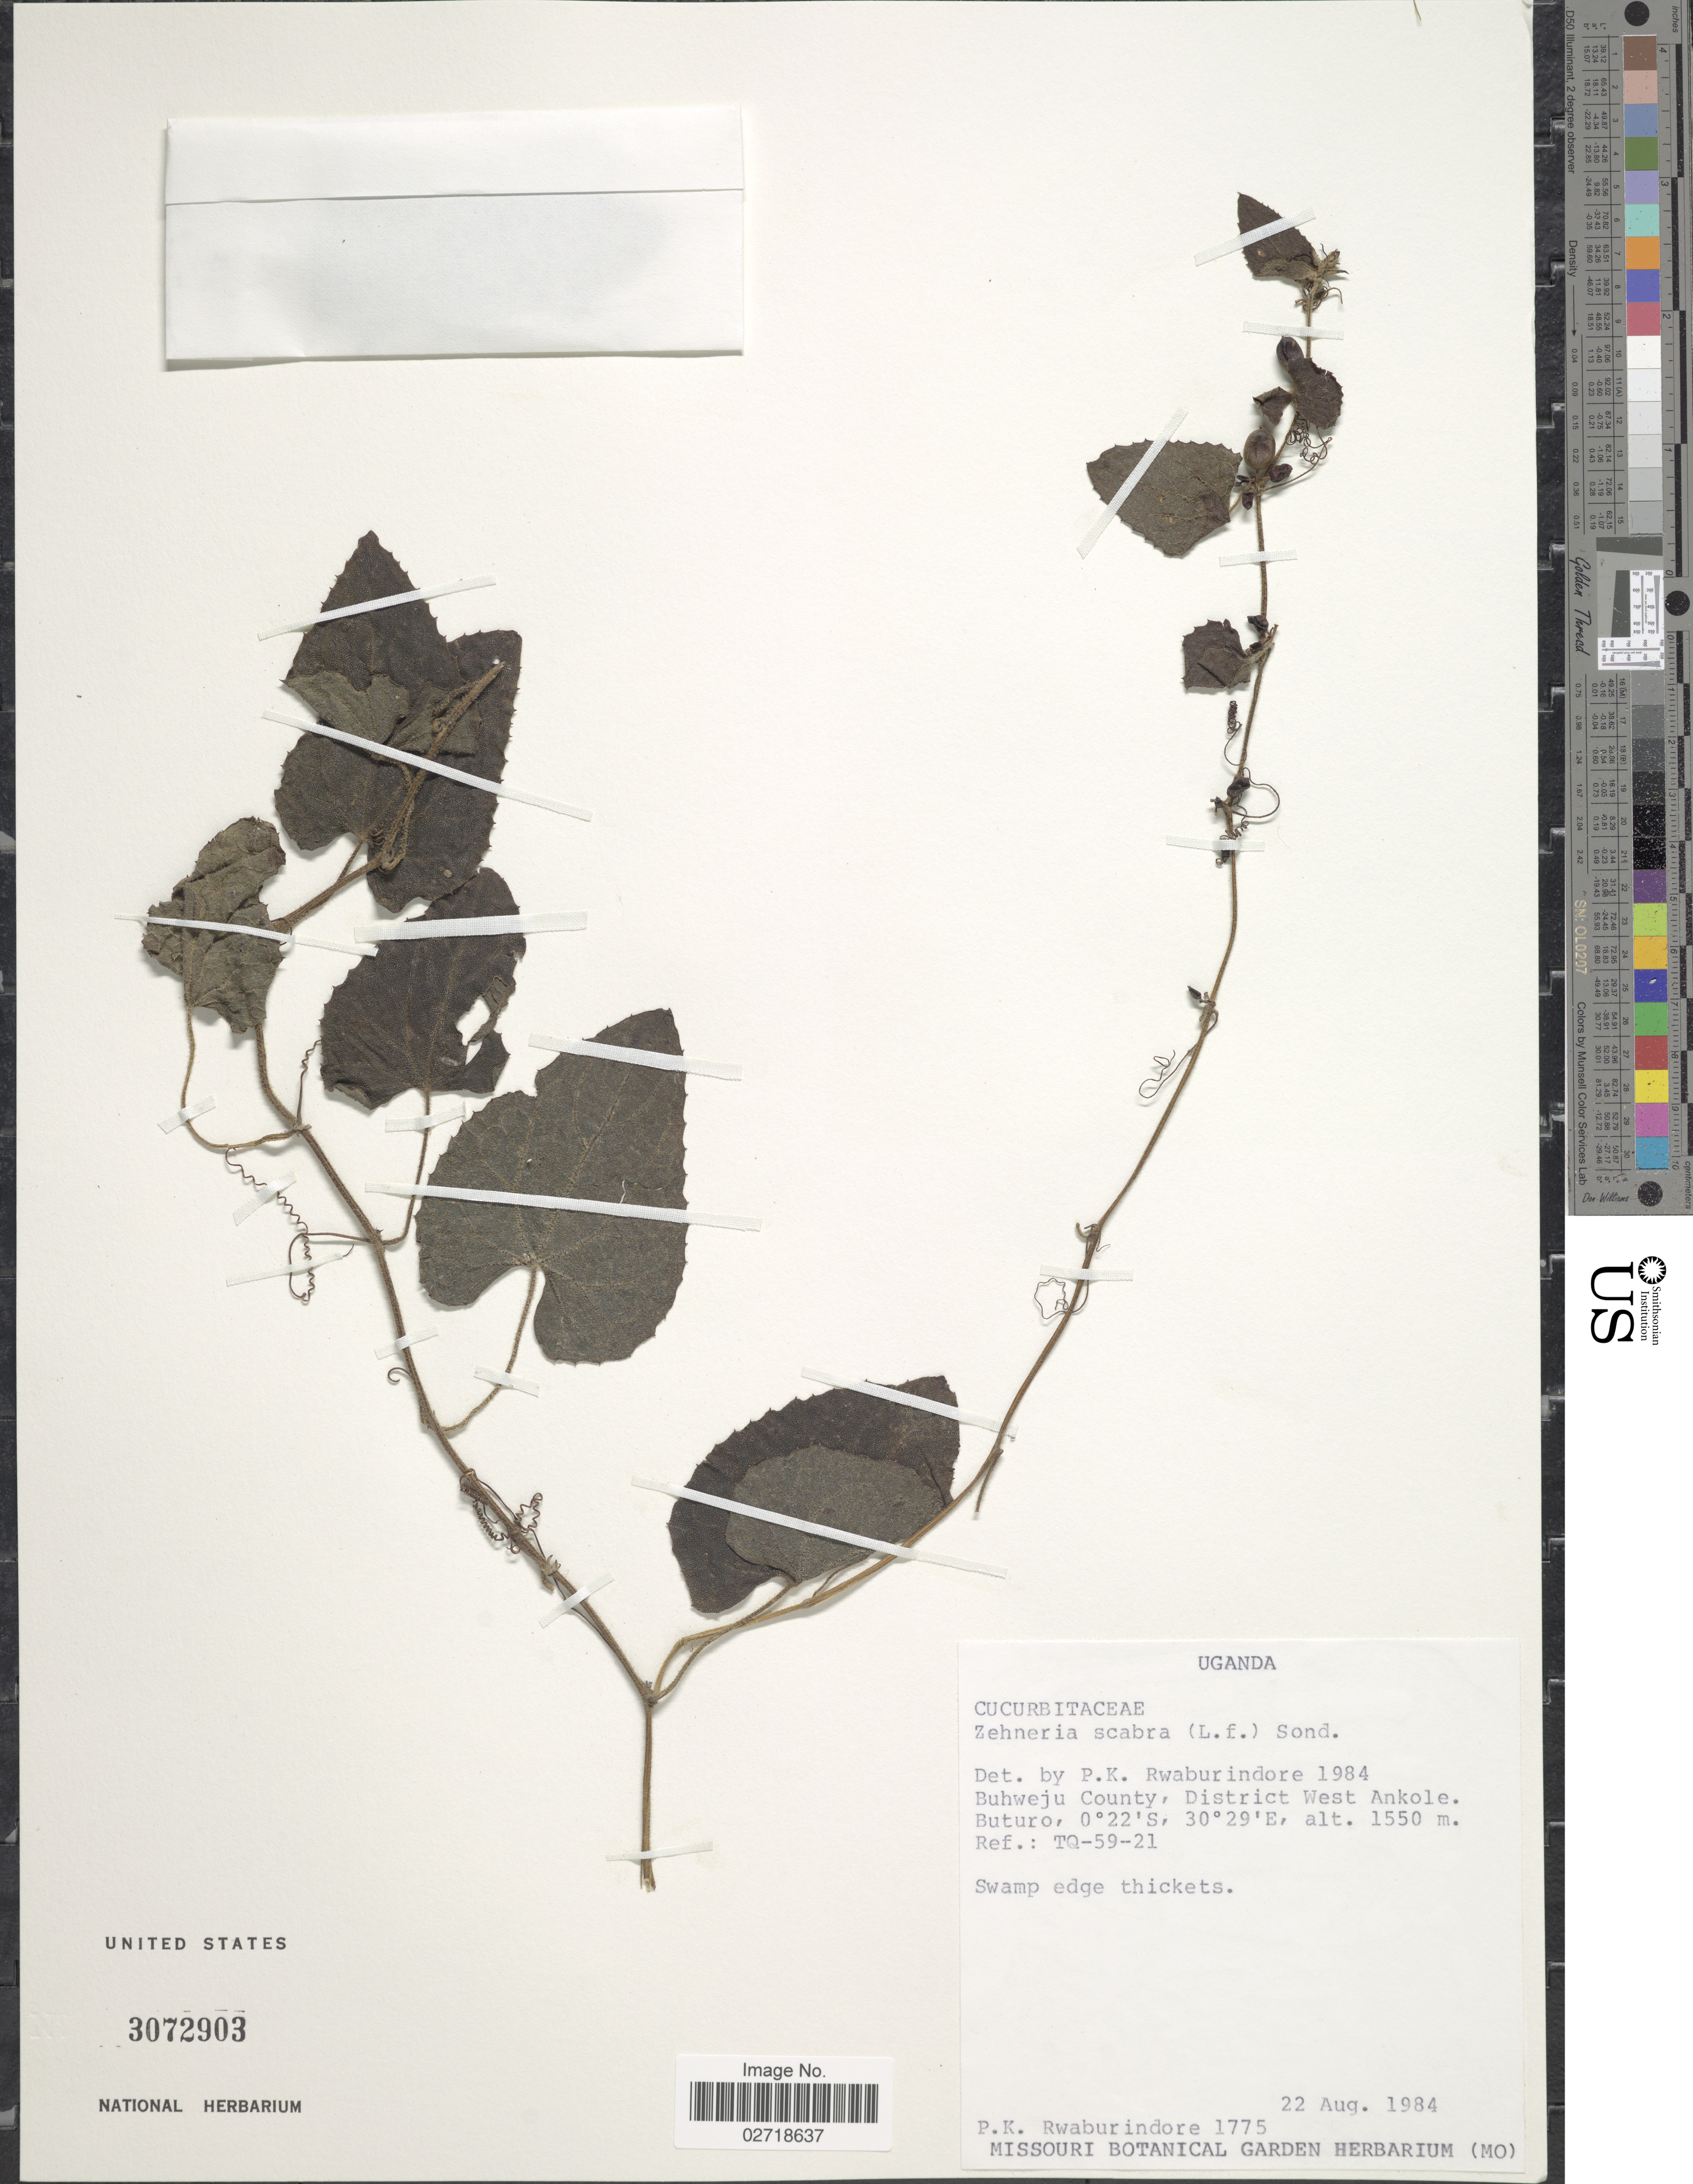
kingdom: Plantae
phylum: Tracheophyta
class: Magnoliopsida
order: Cucurbitales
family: Cucurbitaceae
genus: Zehneria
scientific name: Zehneria scabra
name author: (L. f.) Sond.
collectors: P. Rwaburindore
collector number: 1775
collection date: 1984-08-22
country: Uganda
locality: Buhweju County, District West Ankole, Buruto, Ref. TQ-59-21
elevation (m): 1550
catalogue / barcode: US 3072903